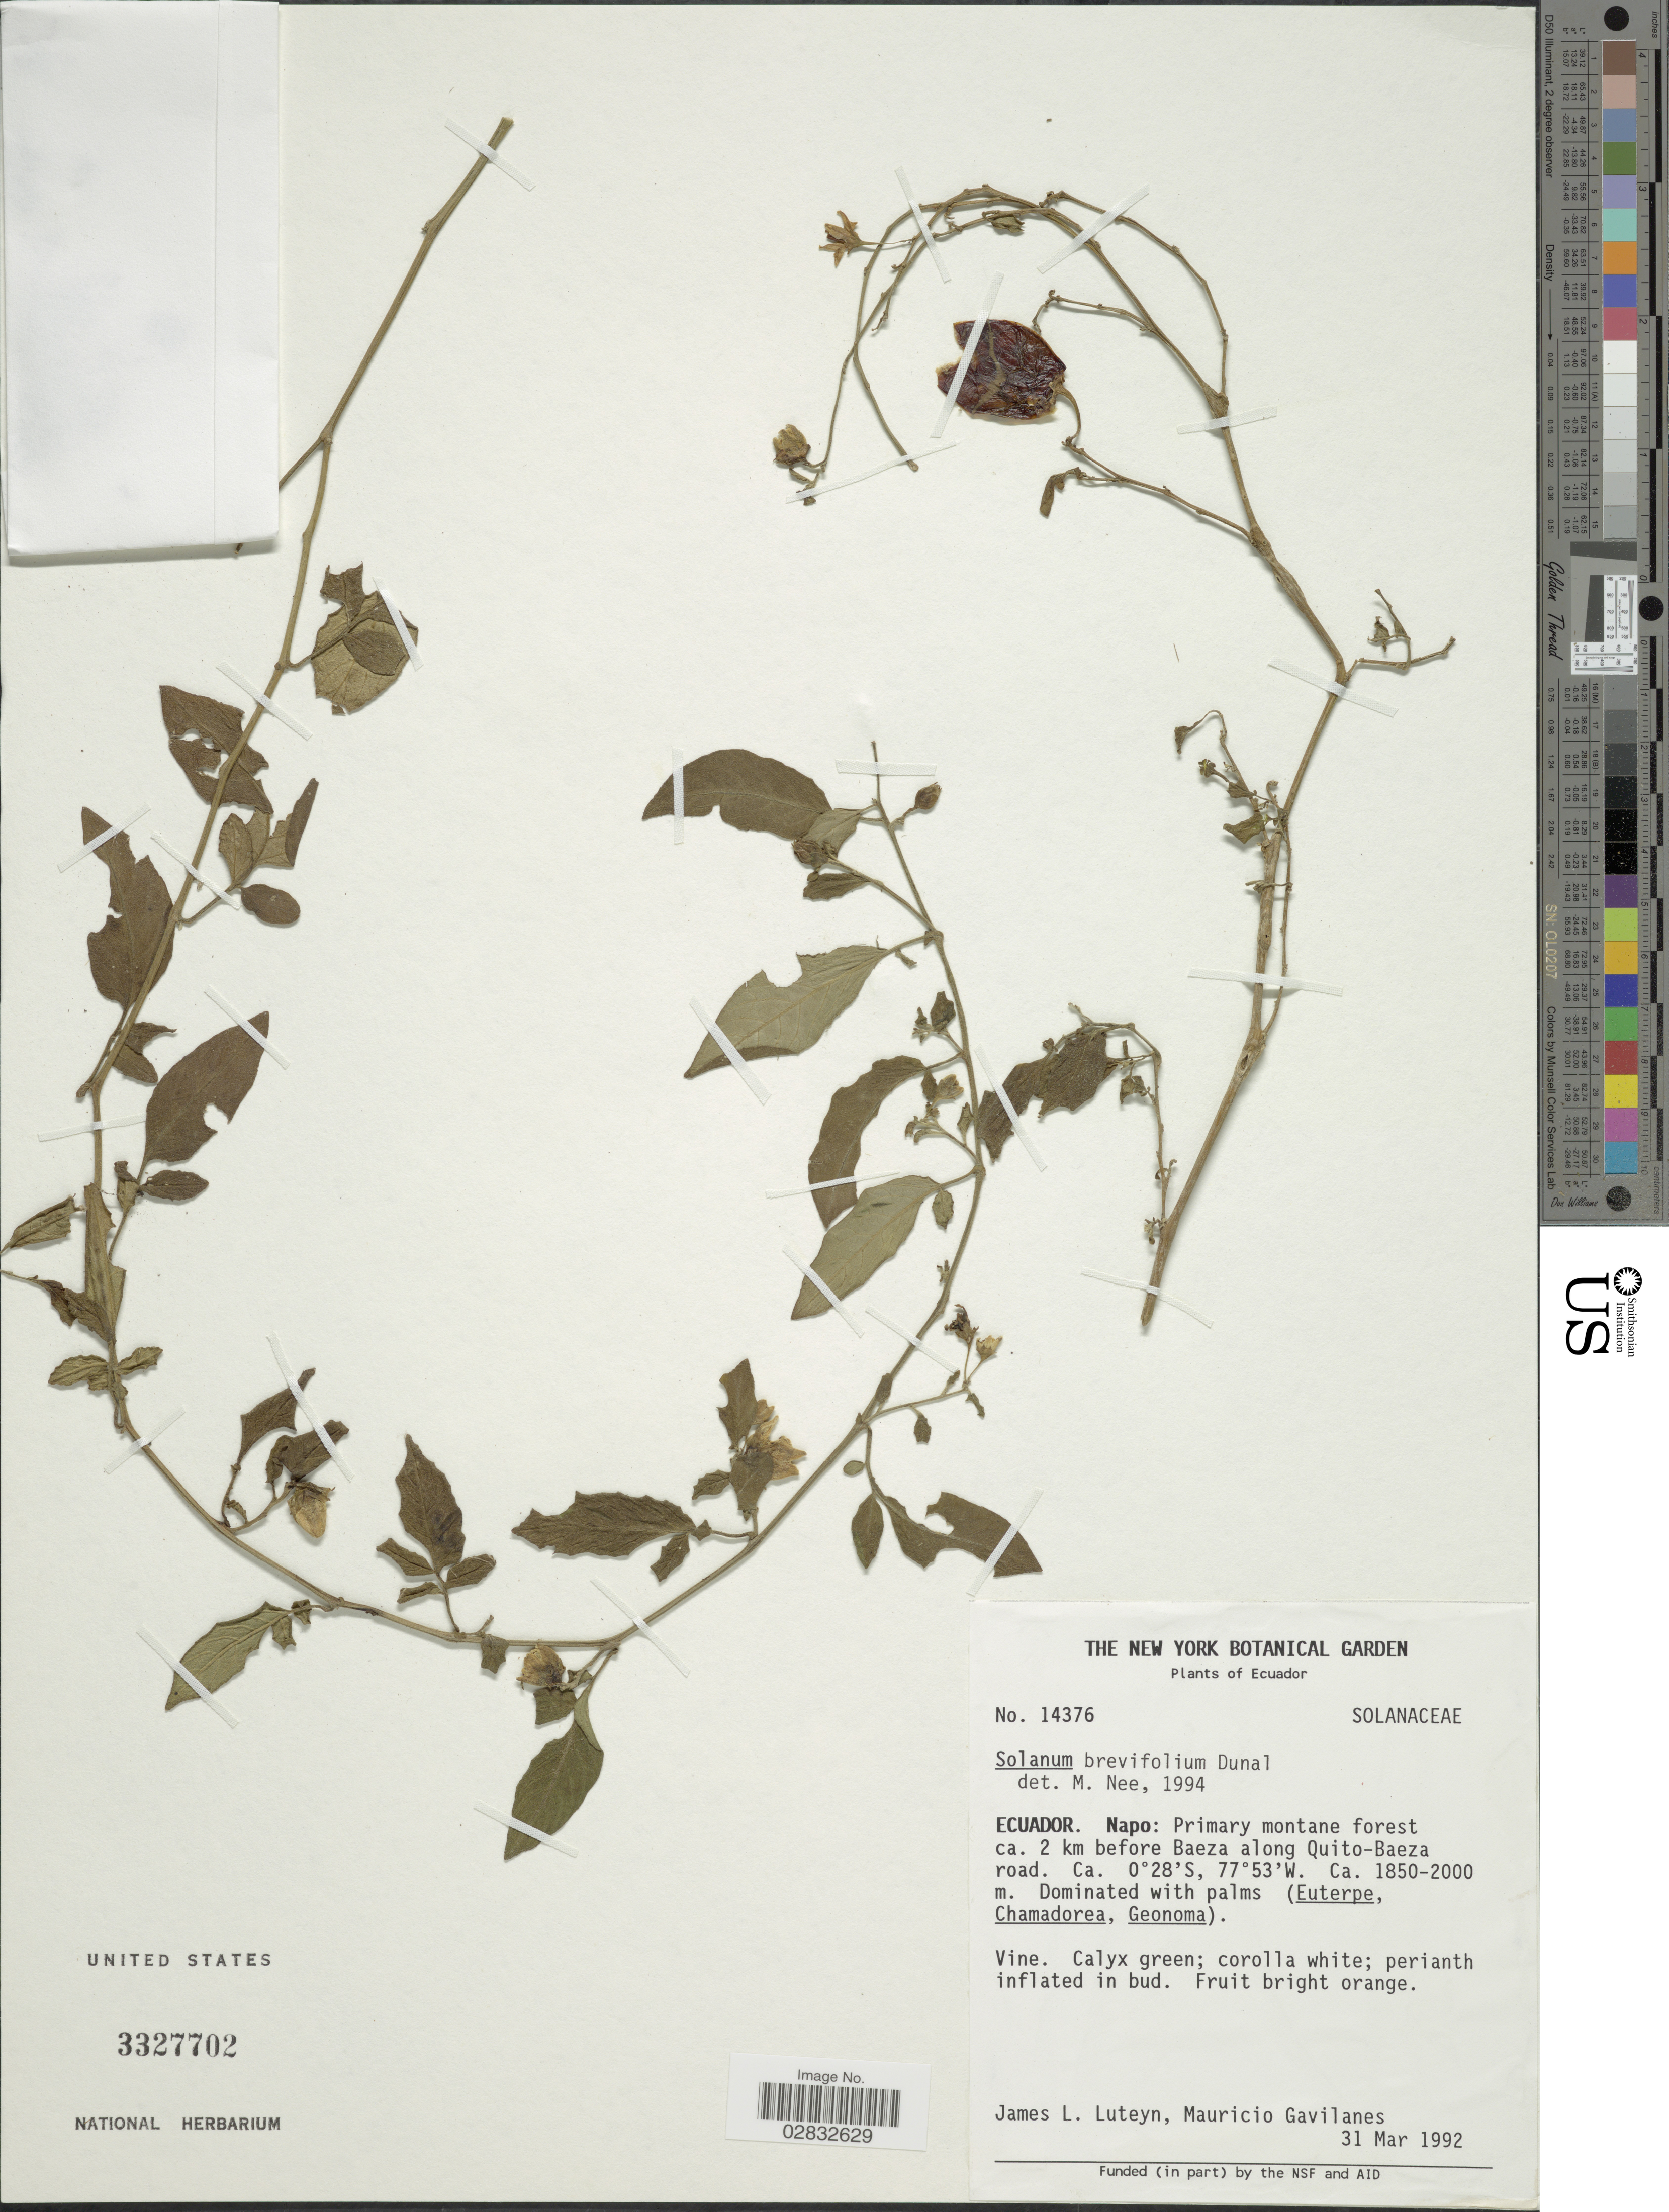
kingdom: Plantae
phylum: Tracheophyta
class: Magnoliopsida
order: Solanales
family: Solanaceae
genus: Solanum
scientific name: Solanum brevifolium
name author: Dunal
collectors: J. L. Luteyn & M. Gavilanes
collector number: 14376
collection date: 1992-03-31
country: Ecuador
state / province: Napo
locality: Ca. 2 km before Baeza along Quito-Baeza road.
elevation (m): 1850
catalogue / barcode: US 3327702